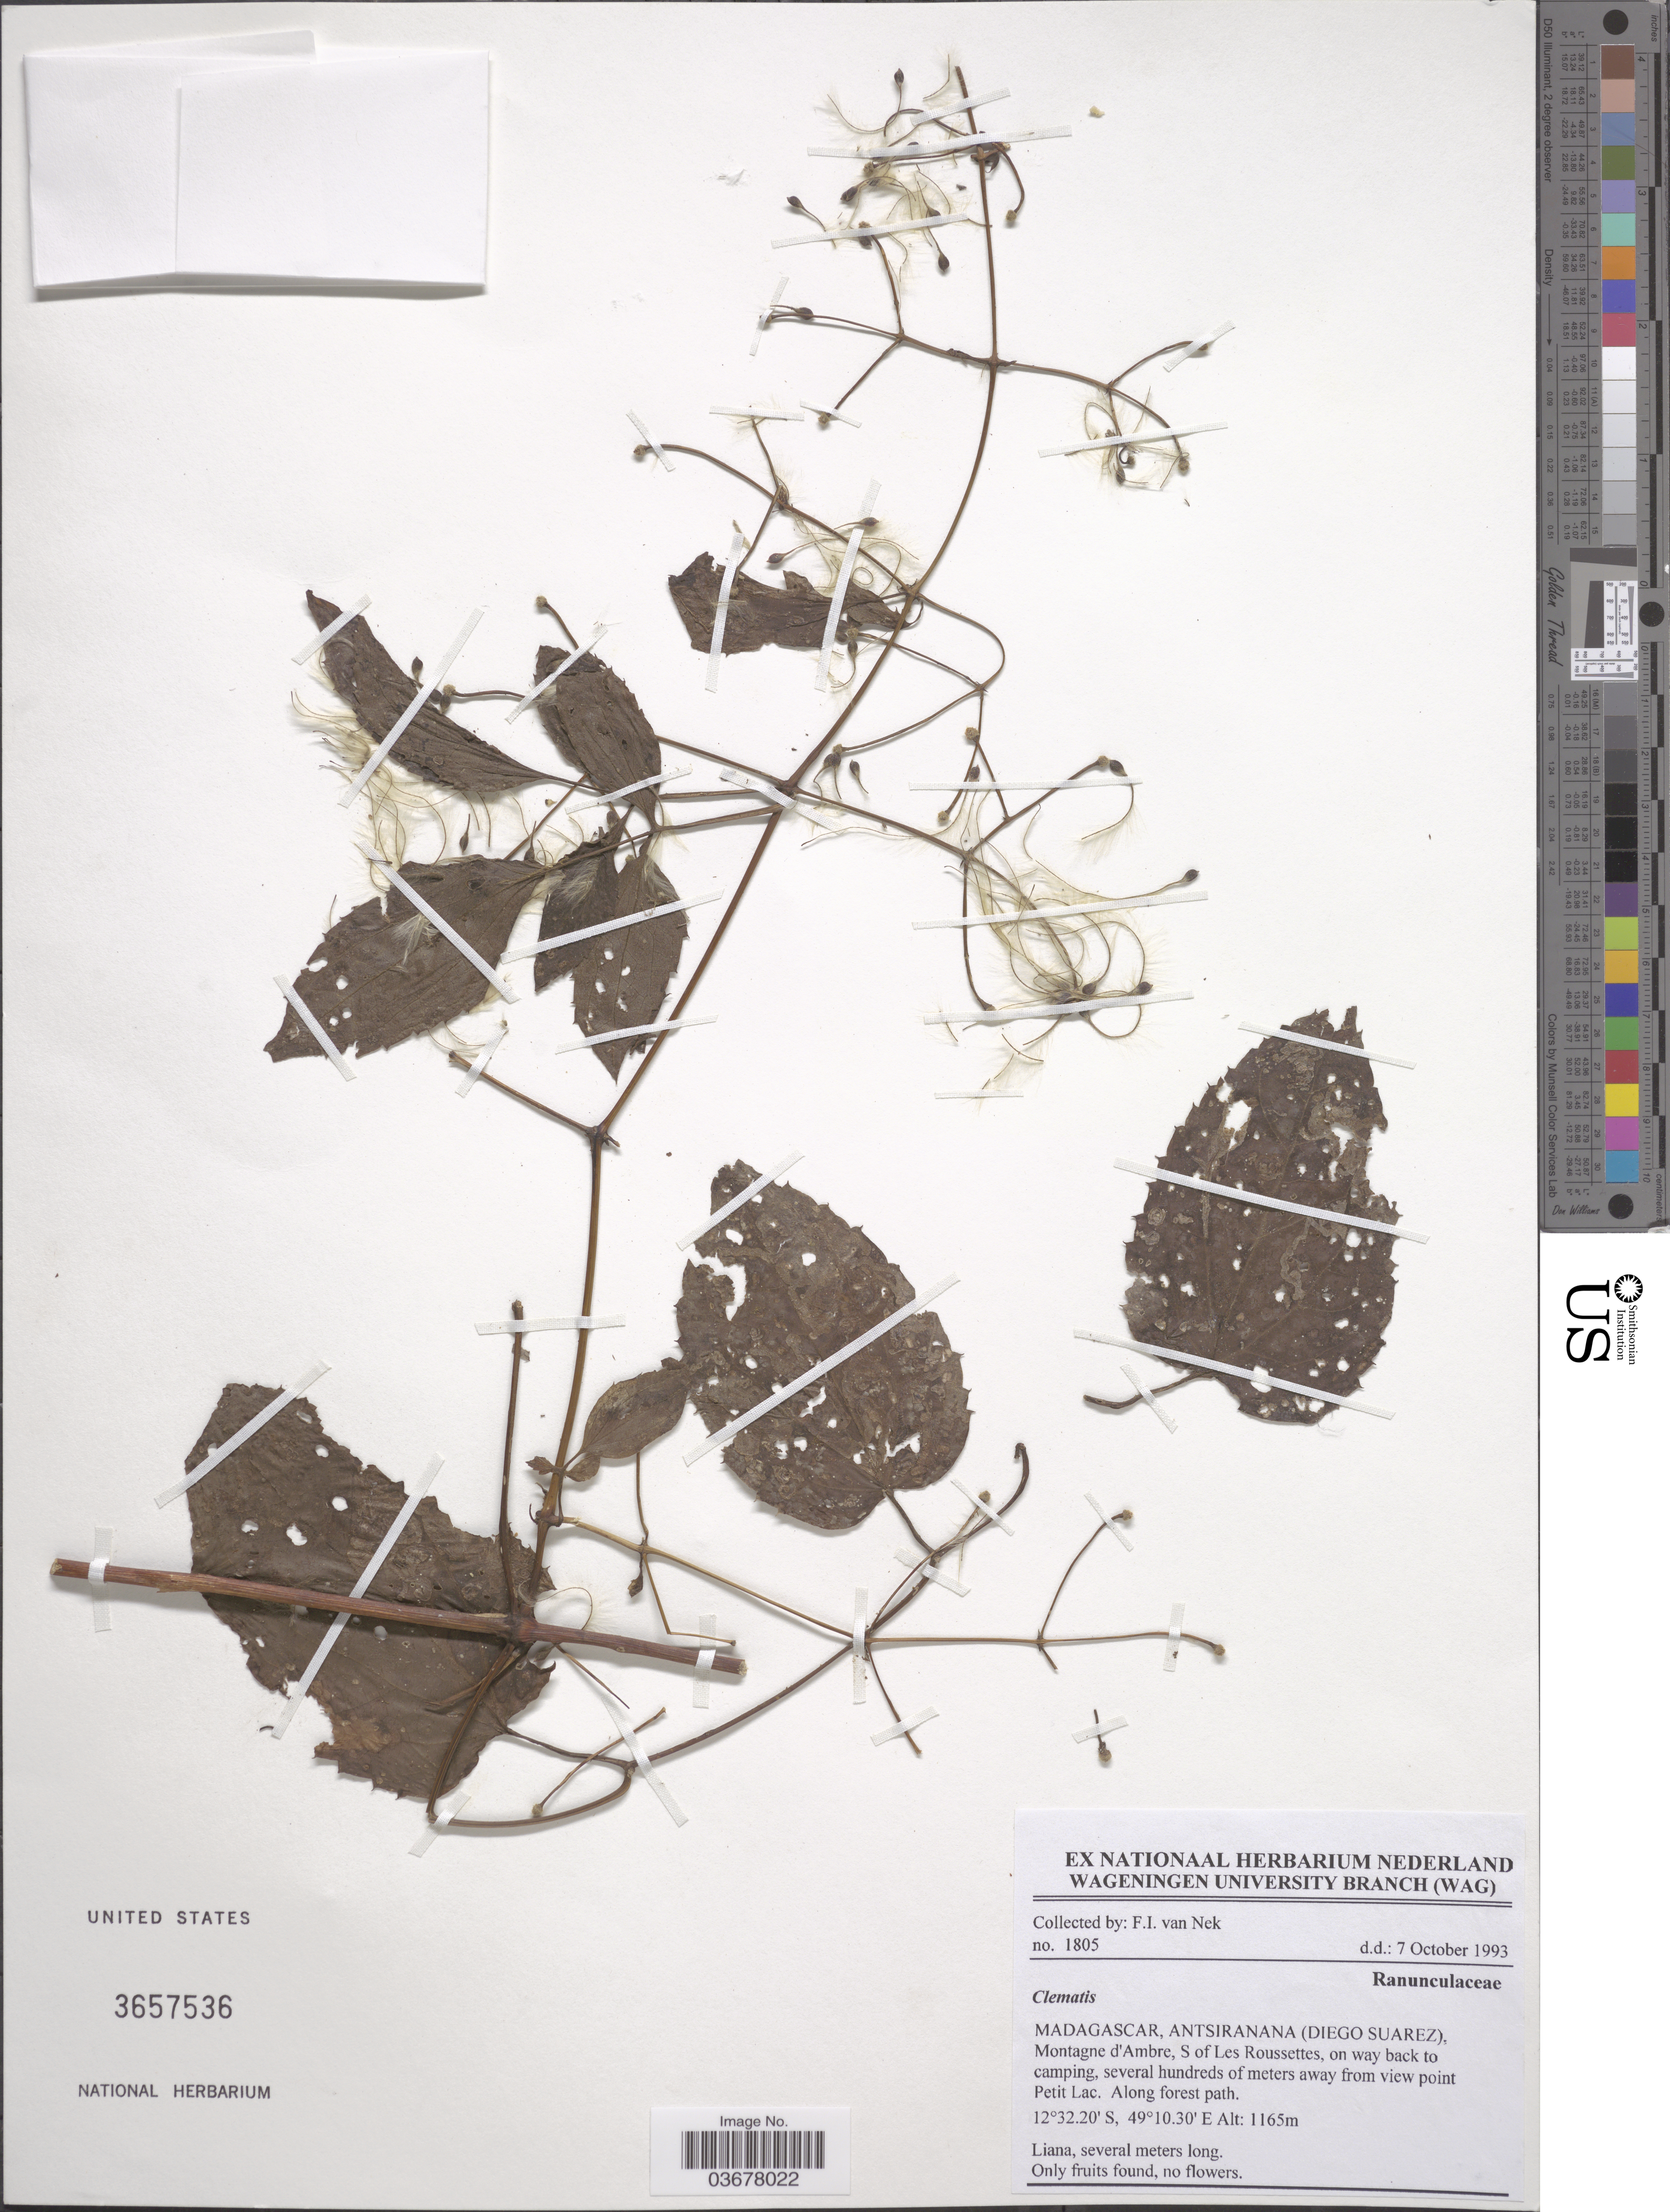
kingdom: Plantae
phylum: Tracheophyta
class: Magnoliopsida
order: Ranunculales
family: Ranunculaceae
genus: Clematis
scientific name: Clematis sp.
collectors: F. van Nek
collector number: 1805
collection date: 1993-10-07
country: Madagascar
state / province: Diana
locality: (Diego Suarez). Montagne d'Ambre, S of Les Roussettes, on way back to camping, several hundreds of meters away from view point Petit Lac. Along forest path.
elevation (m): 1165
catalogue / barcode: US 3657536